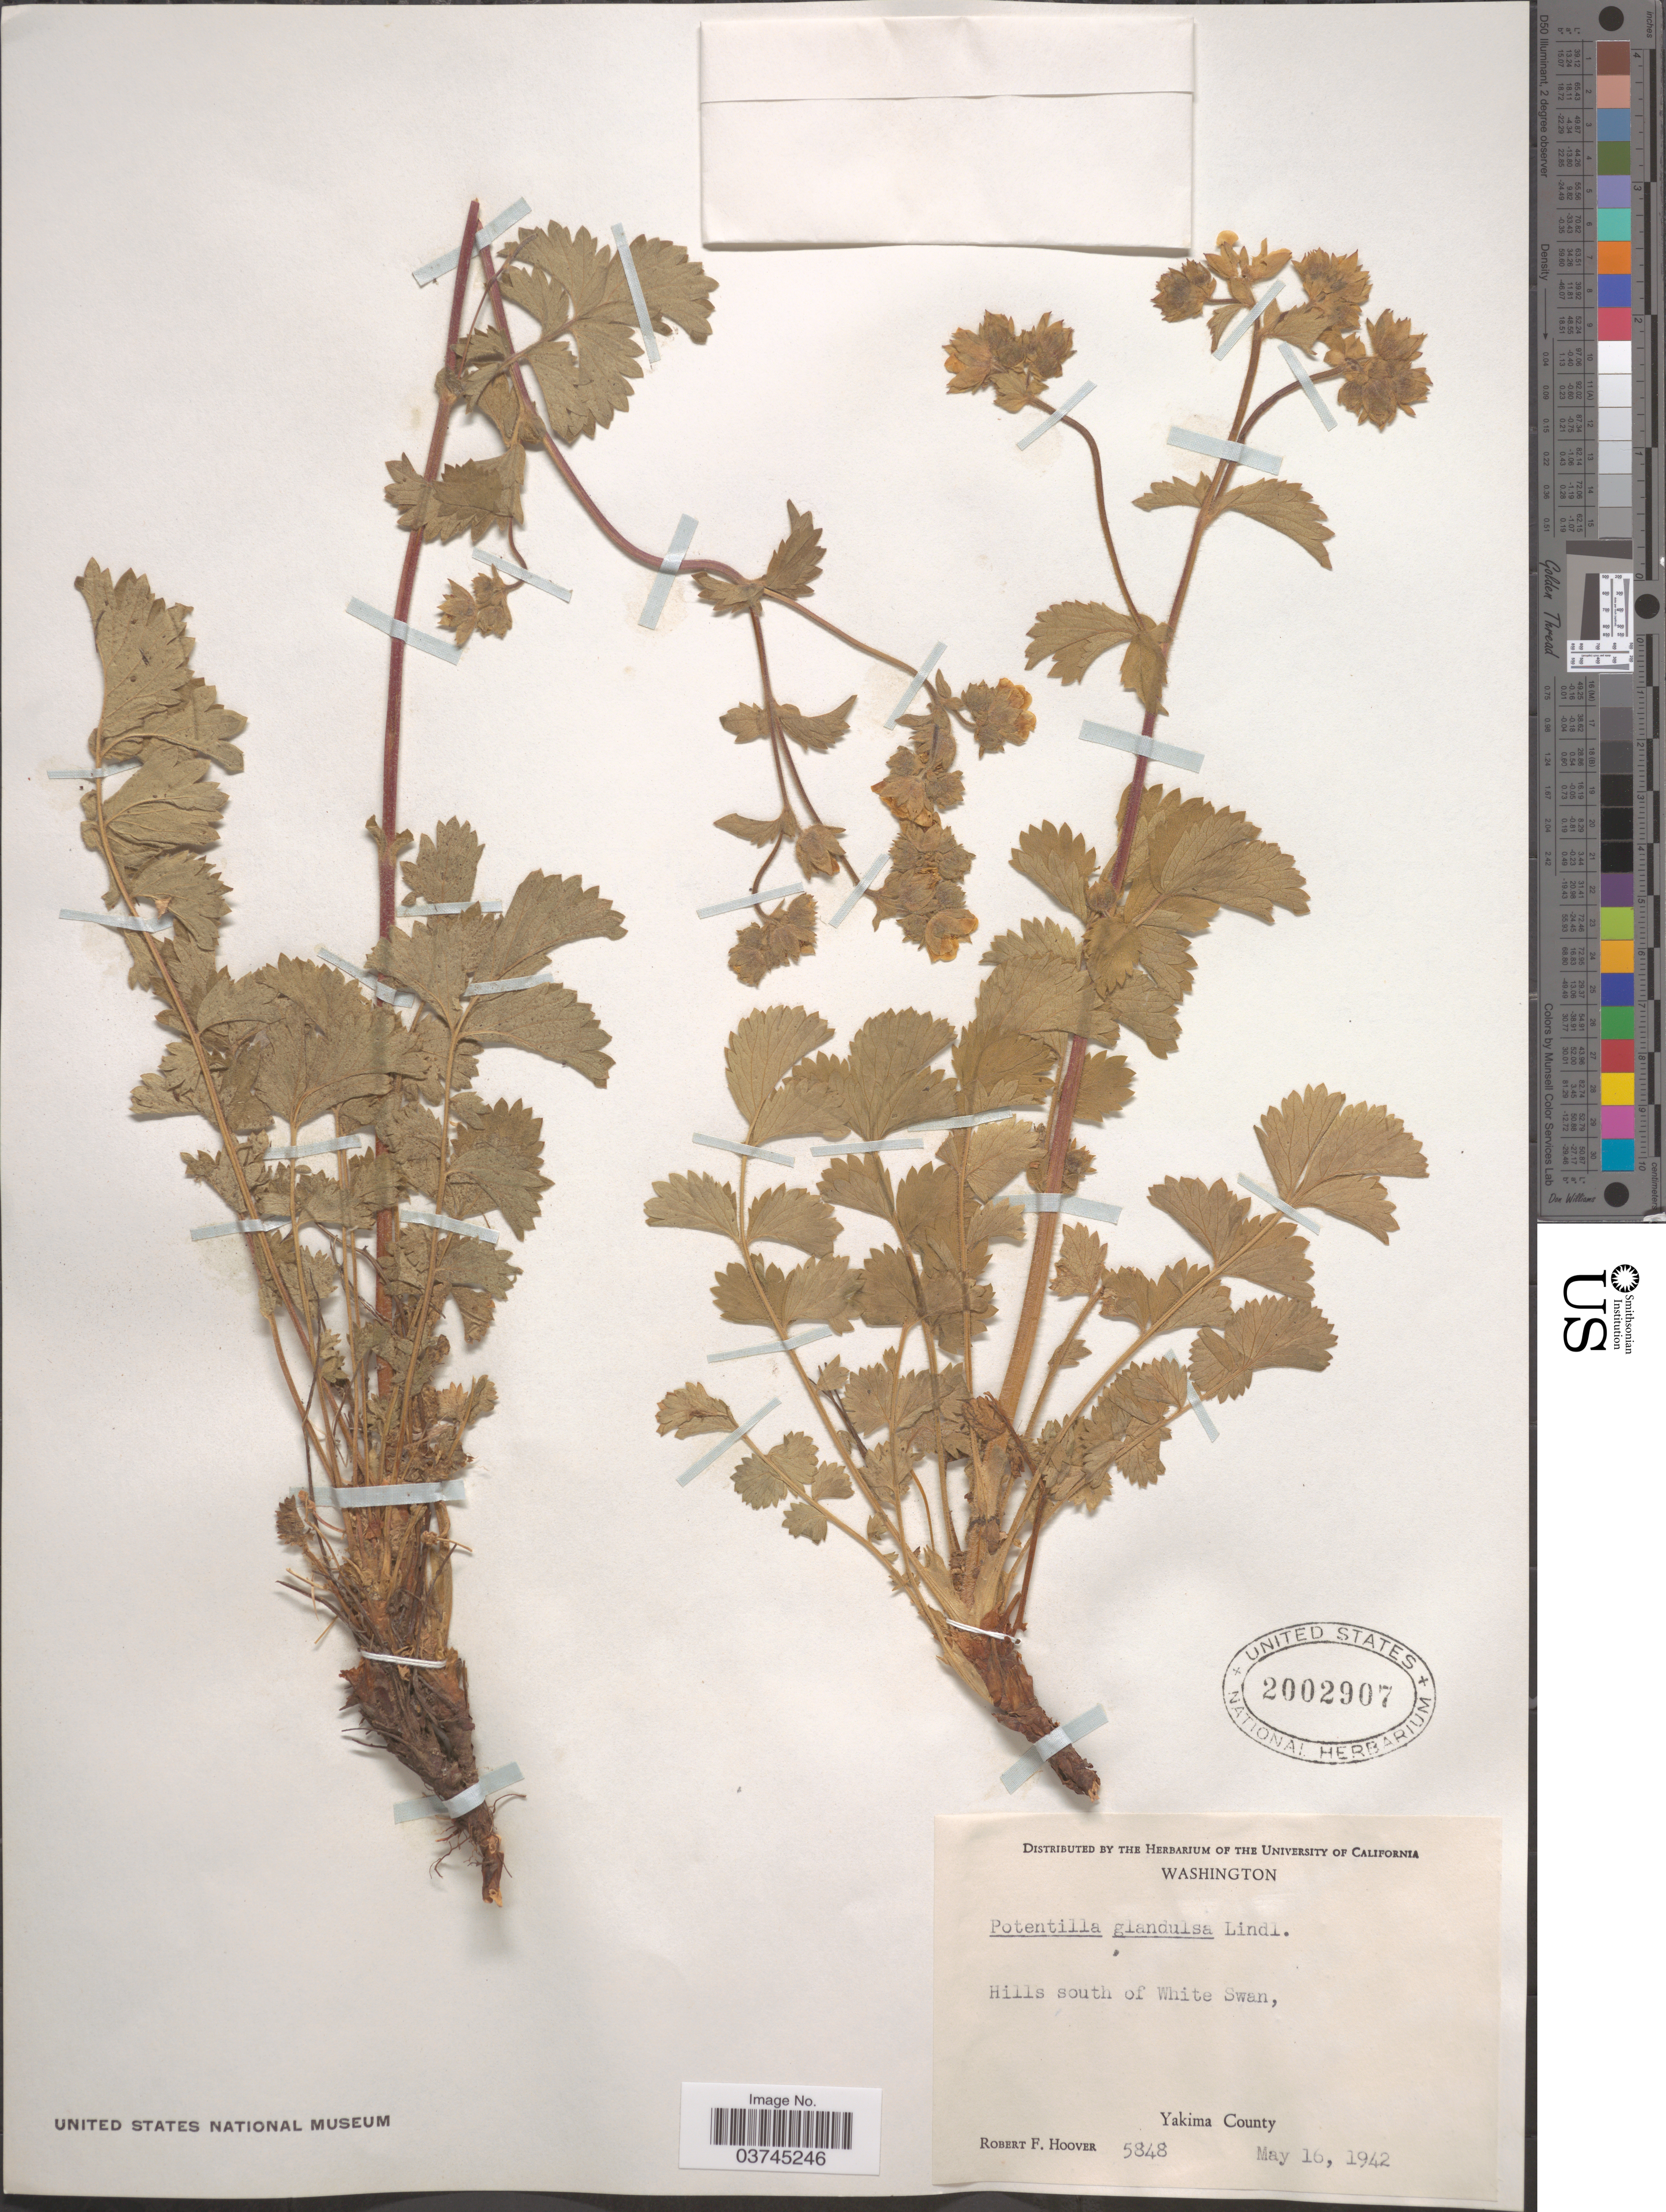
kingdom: Plantae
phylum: Tracheophyta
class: Magnoliopsida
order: Rosales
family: Rosaceae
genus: Drymocallis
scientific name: Drymocallis glandulosa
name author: (Lindl.) Rydb.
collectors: R. F. Hoover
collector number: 5848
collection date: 1942-05-16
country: United States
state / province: Washington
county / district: Yakima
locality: Hills south of White Swan, Yakima County.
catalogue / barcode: US 2002907